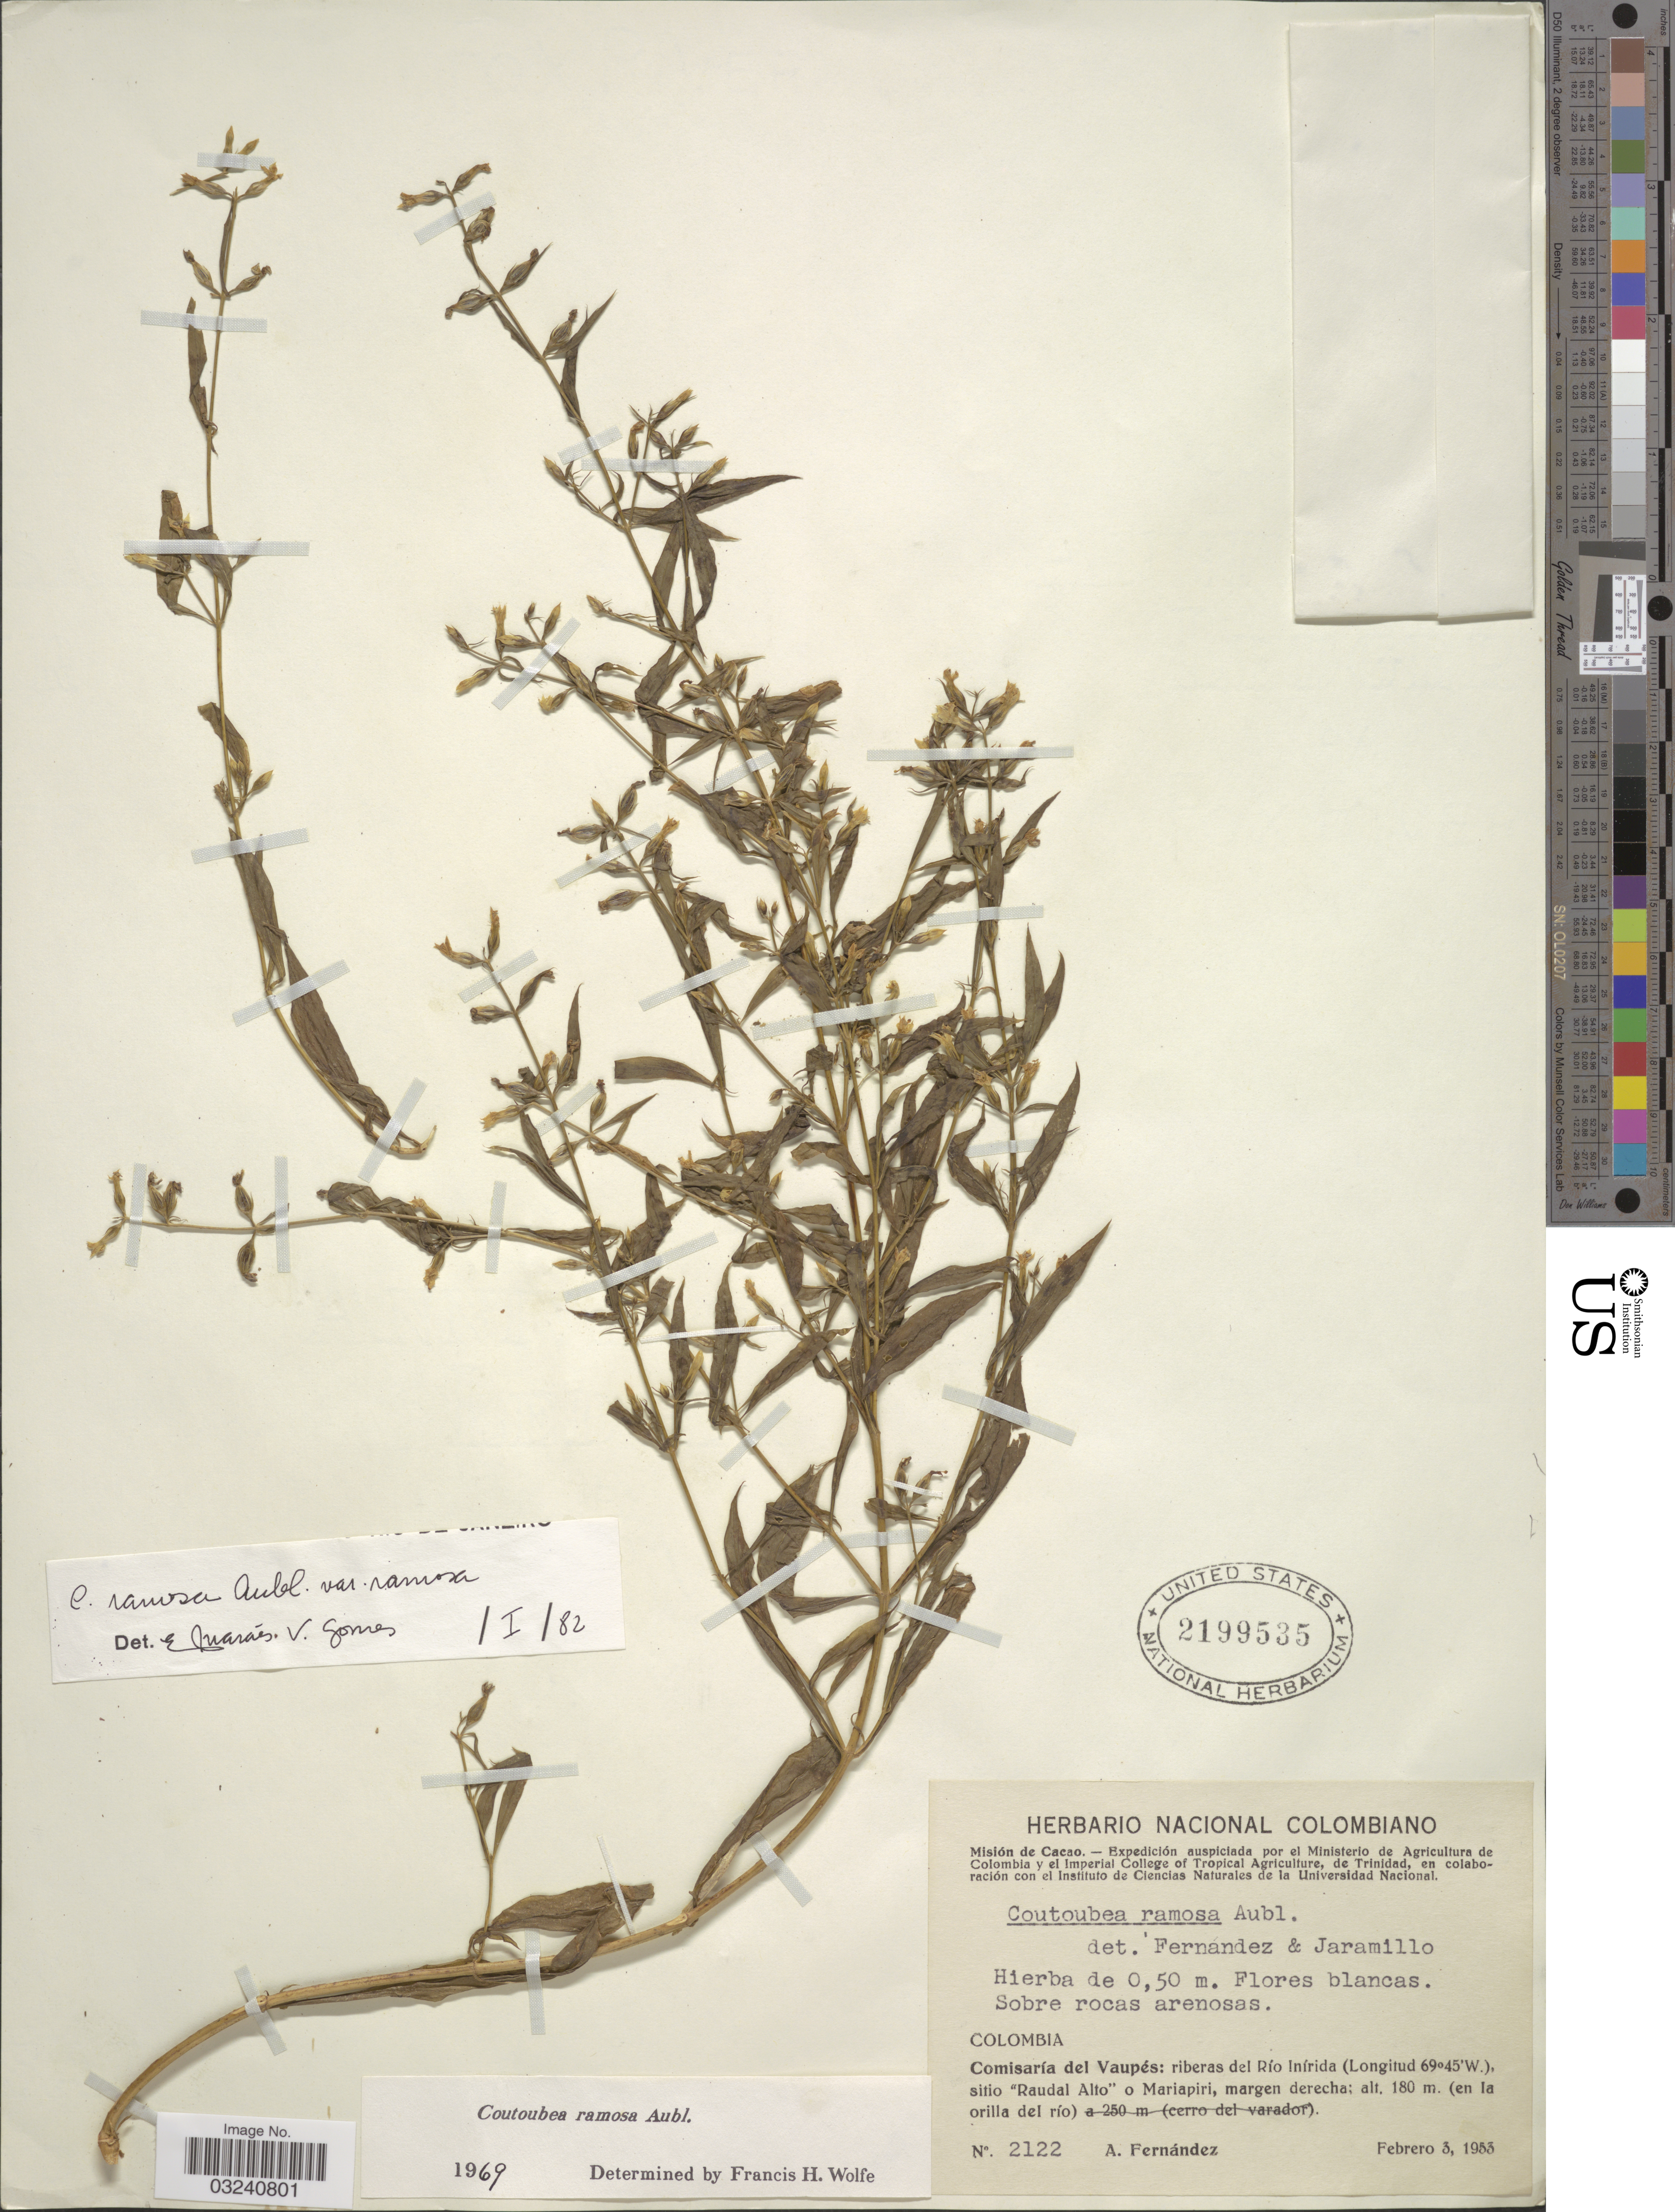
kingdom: Plantae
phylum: Tracheophyta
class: Magnoliopsida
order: Gentianales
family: Gentianaceae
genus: Coutoubea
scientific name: Coutoubea ramosa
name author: Aubl.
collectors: A. Fernández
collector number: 2122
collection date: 1953-02-03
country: Colombia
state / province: Vaupés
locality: Comisaría del Vaupés: riberas del Río Inírida, sitio "Raudal Alto" o Mariapiri, margen derecha. (en la orilla del río).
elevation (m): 180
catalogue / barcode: US 2199535